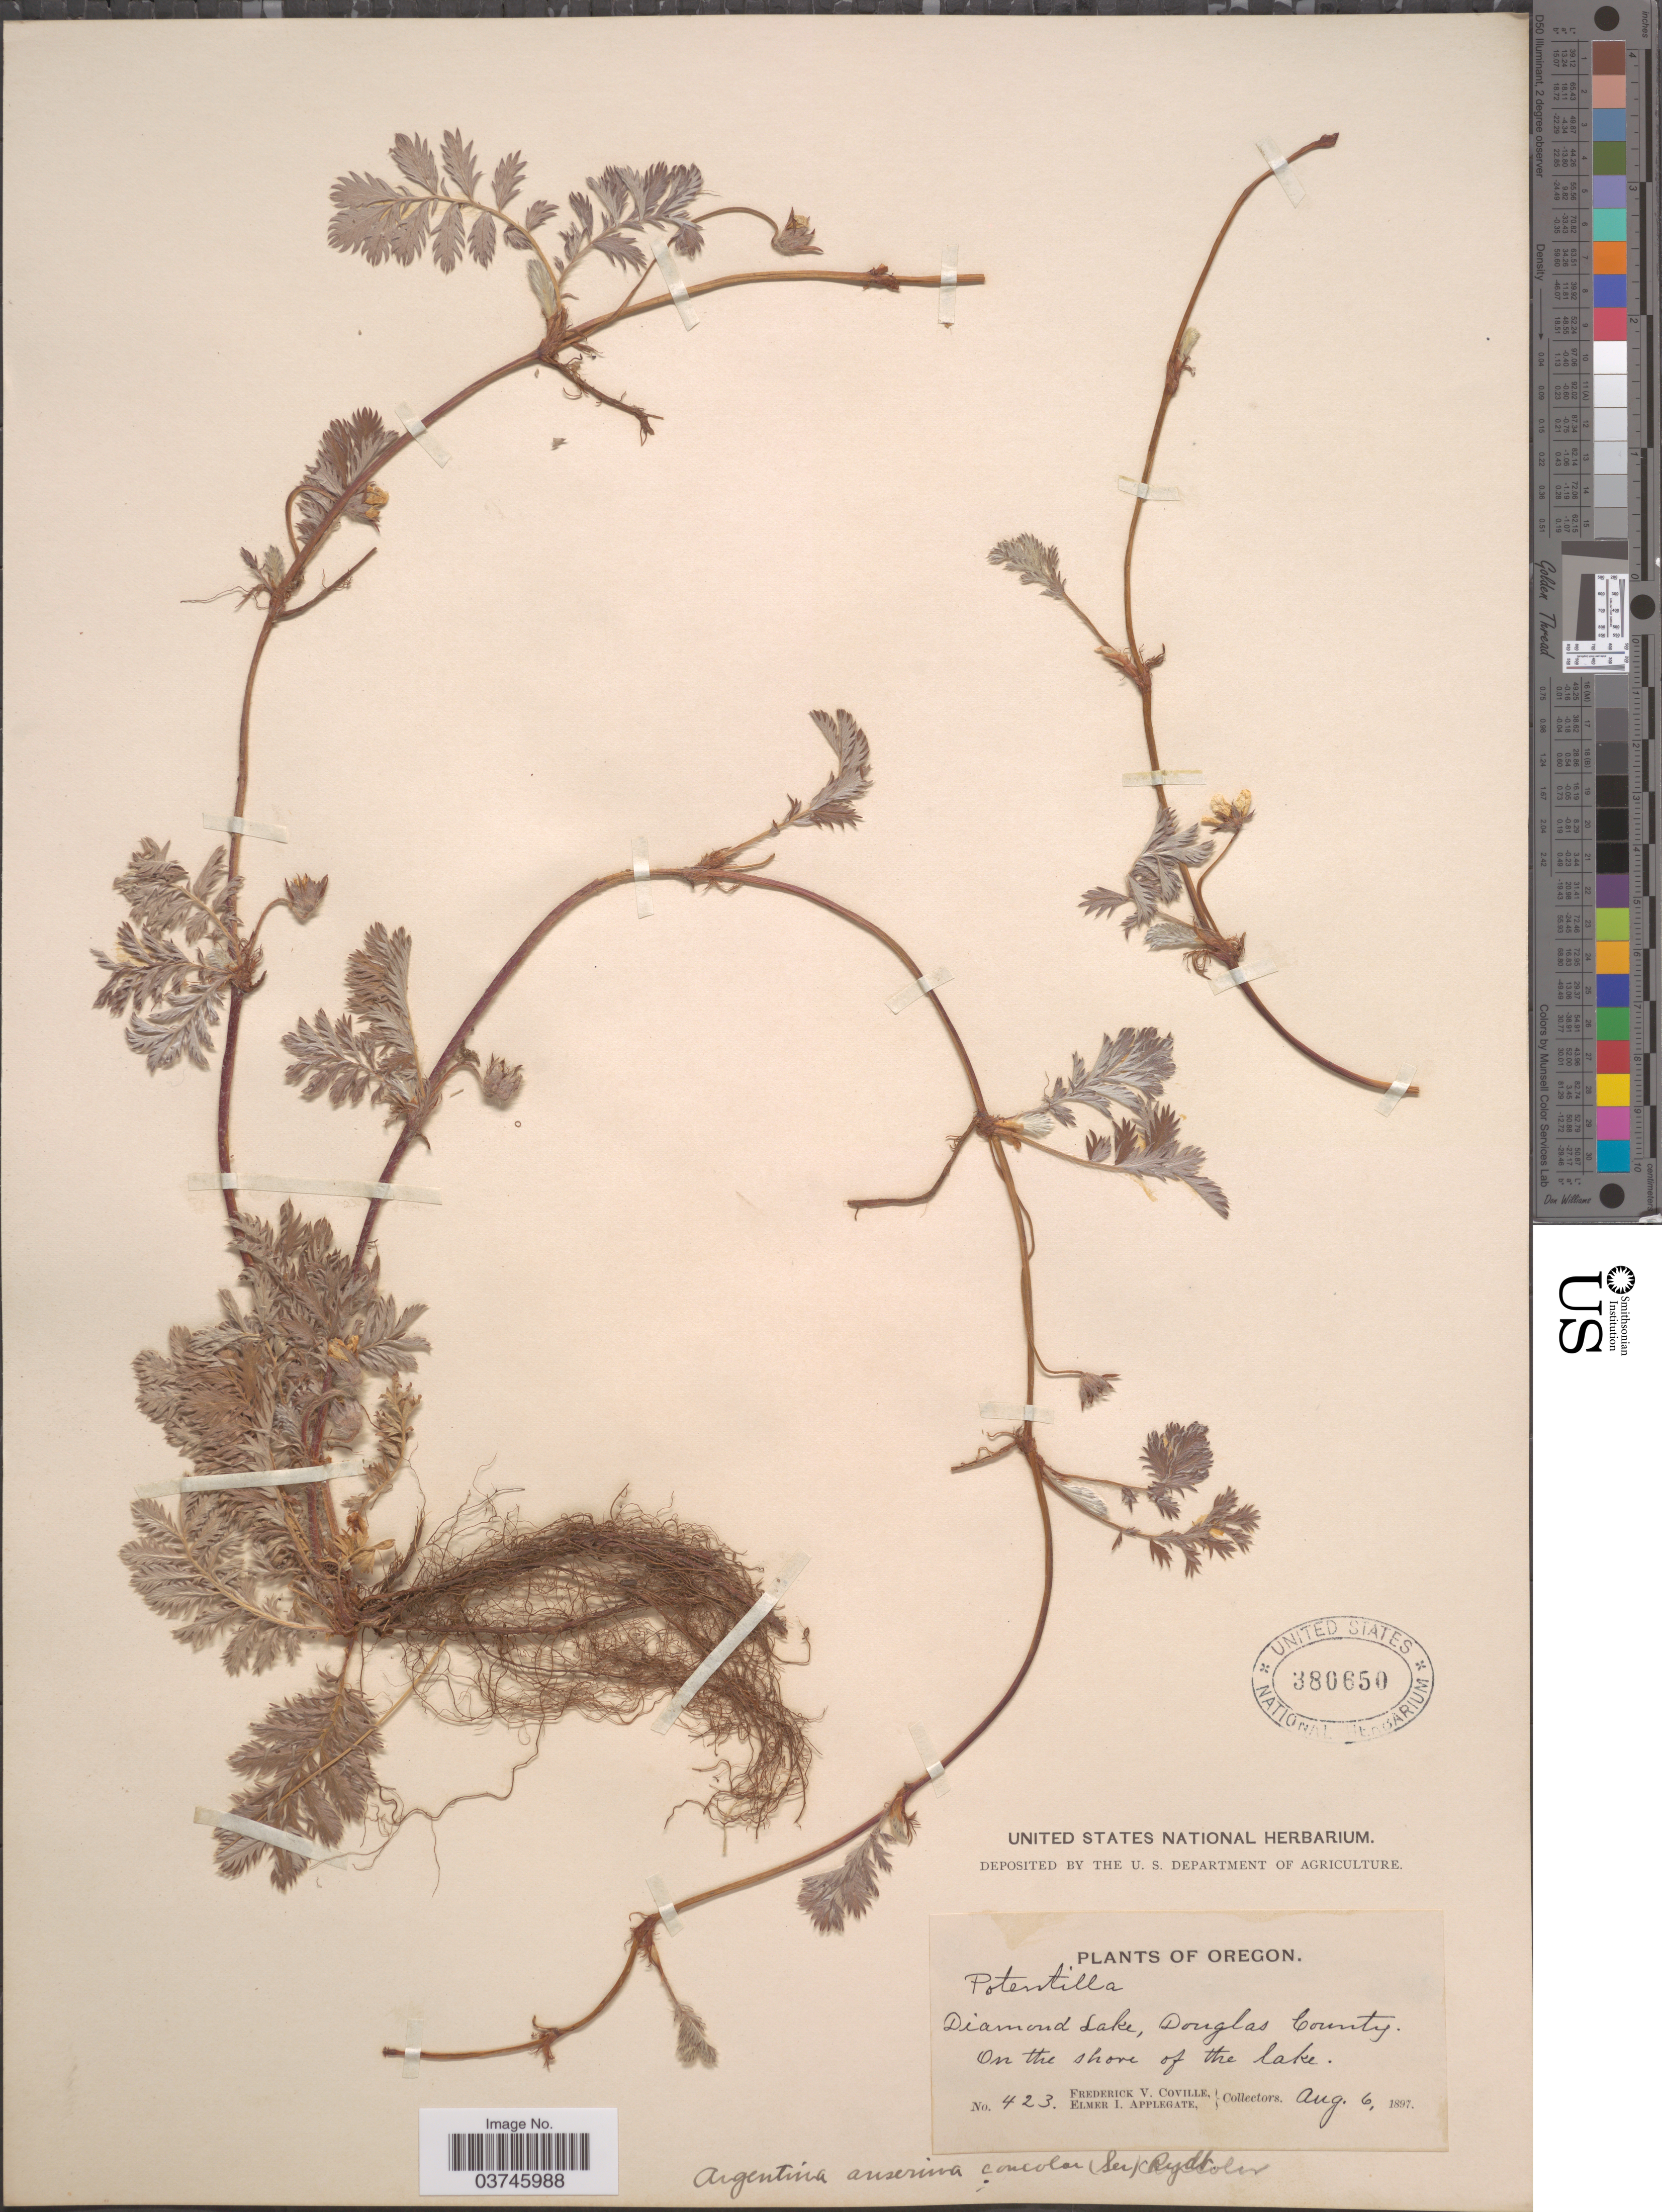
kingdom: Plantae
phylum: Tracheophyta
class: Magnoliopsida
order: Rosales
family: Rosaceae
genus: Argentina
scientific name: Argentina anserina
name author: (L.) Rydb.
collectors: F. V. Coville & E. I. Applegate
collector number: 423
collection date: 1897-08-06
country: United States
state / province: Oregon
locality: Diamond Lake, Douglas County. On the shore of the lake.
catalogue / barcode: US 380650